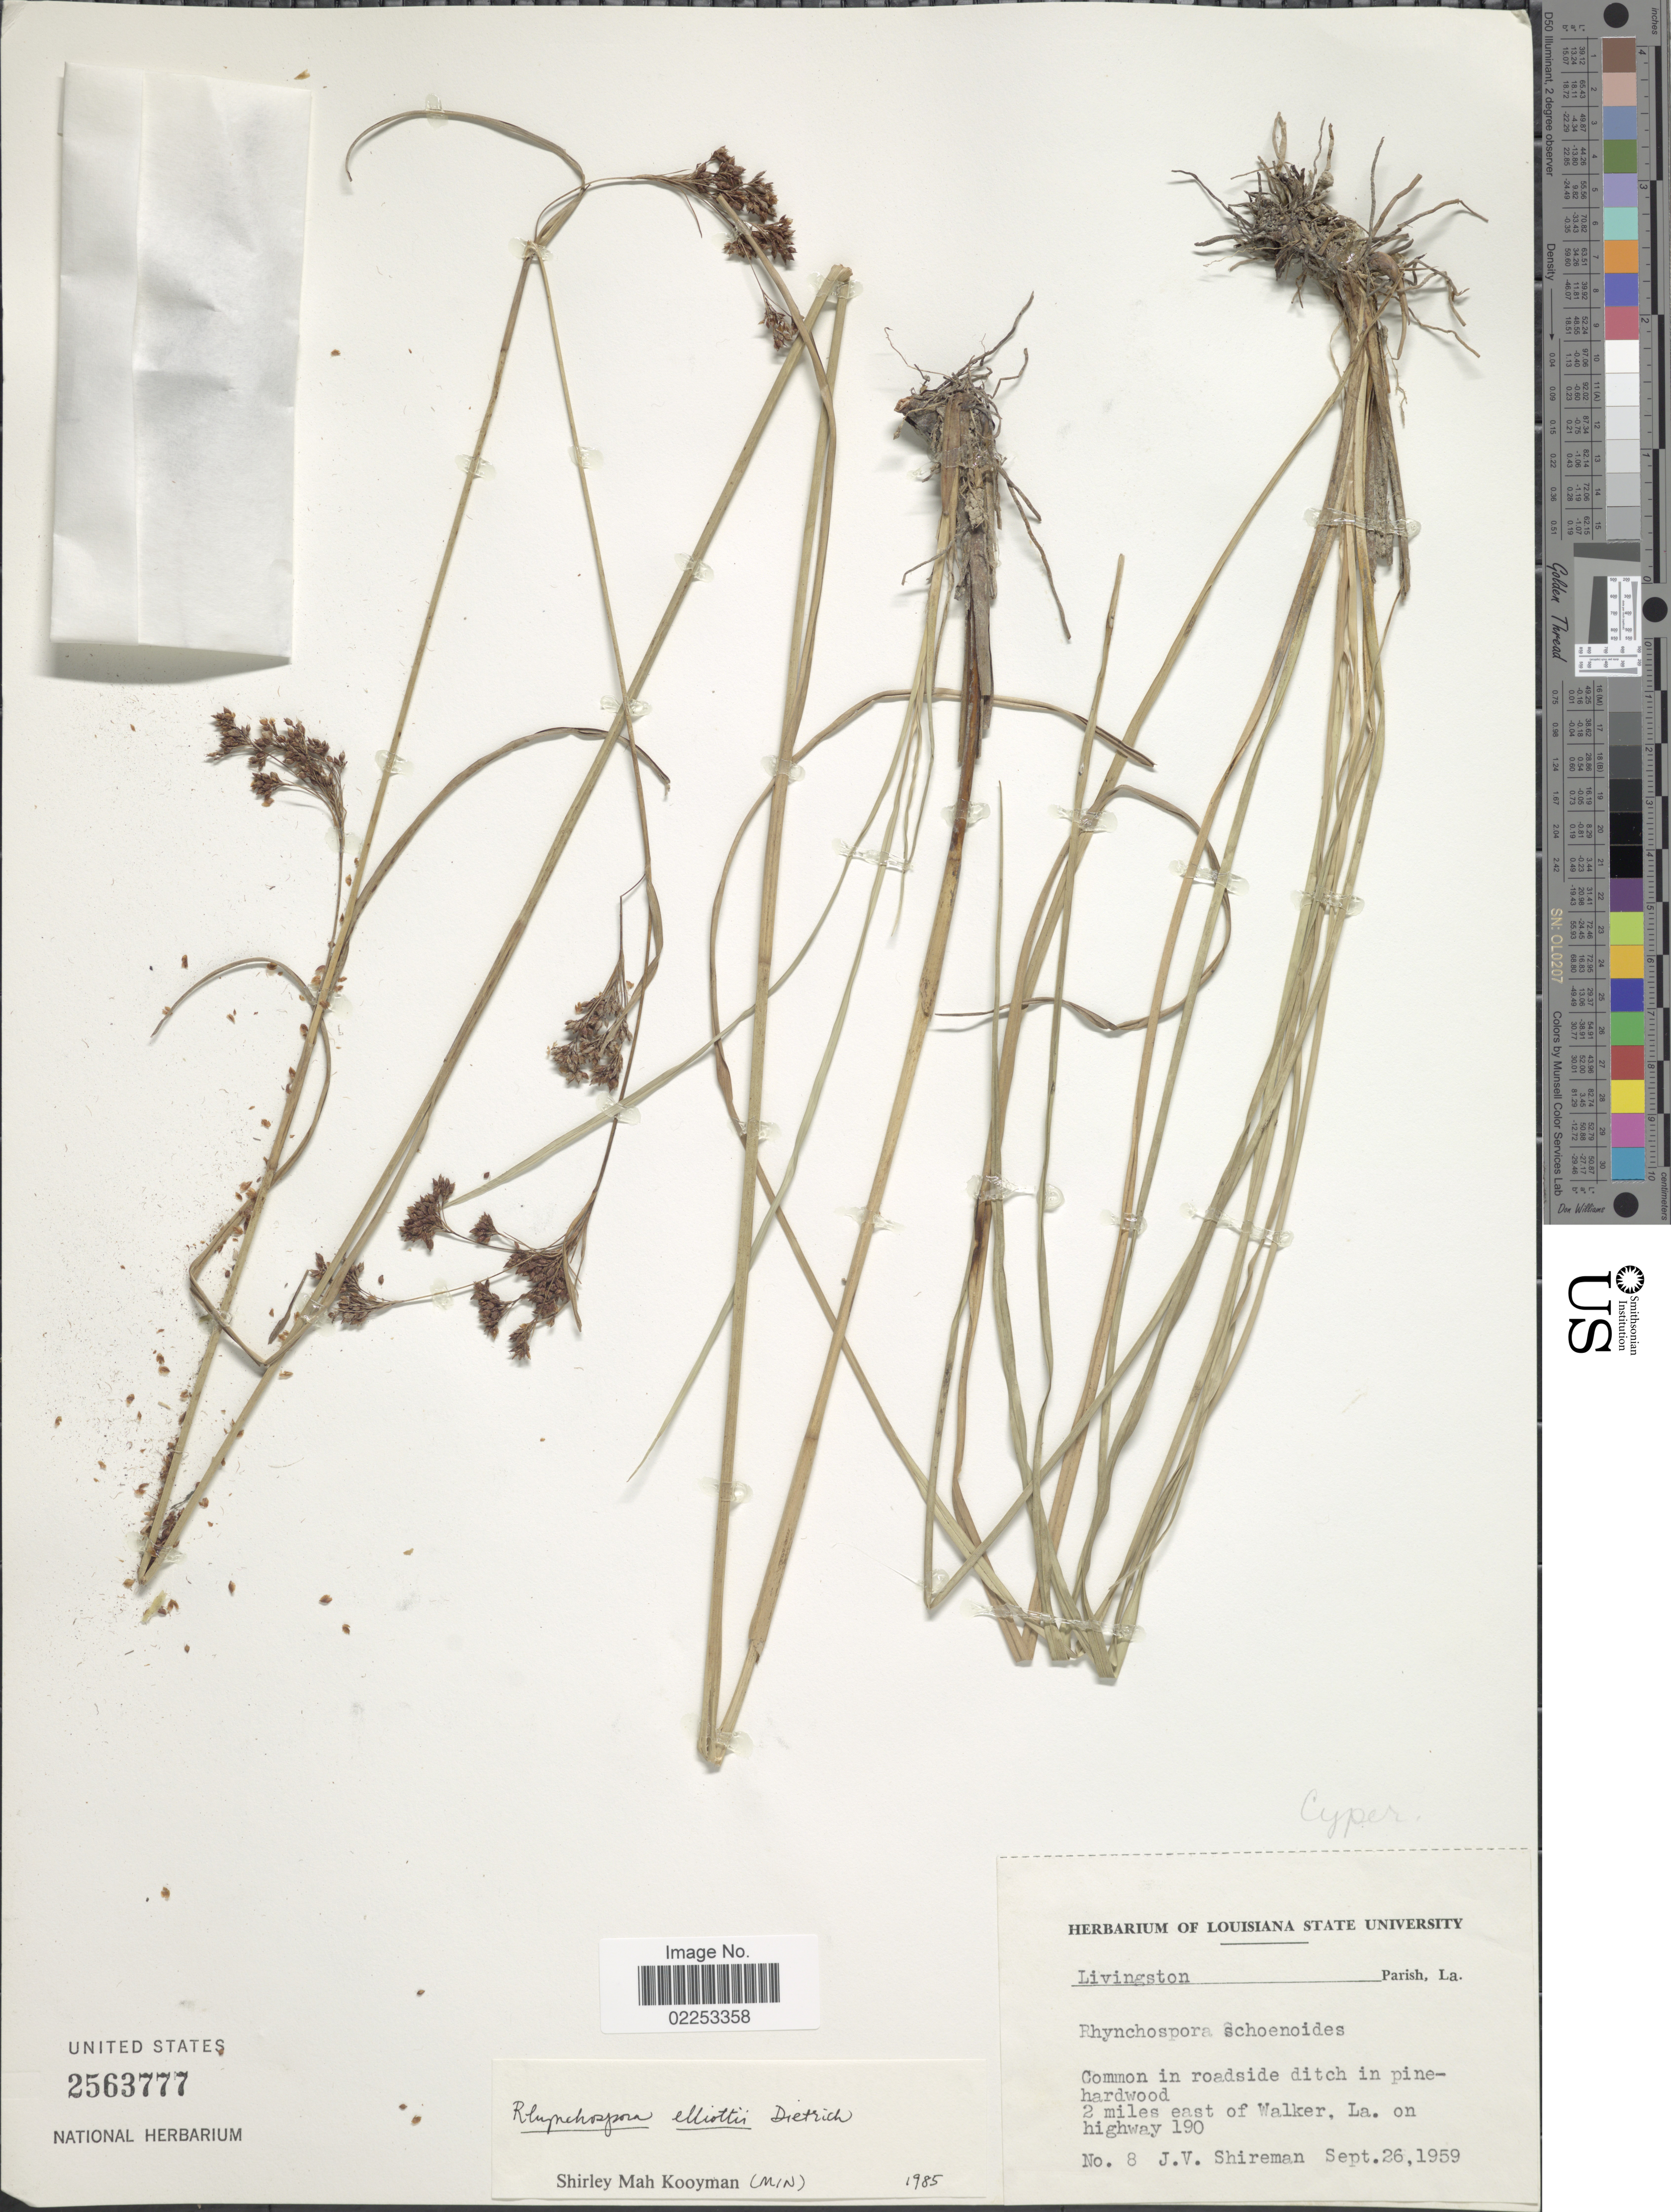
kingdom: Plantae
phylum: Tracheophyta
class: Liliopsida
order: Poales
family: Cyperaceae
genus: Rhynchospora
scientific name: Rhynchospora elliottii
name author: A. Dietr.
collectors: J. Shireman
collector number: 8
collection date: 1959-09-26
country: United States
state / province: Louisiana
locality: Livingstone Parish, Common in roadside ditch in pinehardwood, 2 miles east of Walker, on highway 190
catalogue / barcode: US 2563777